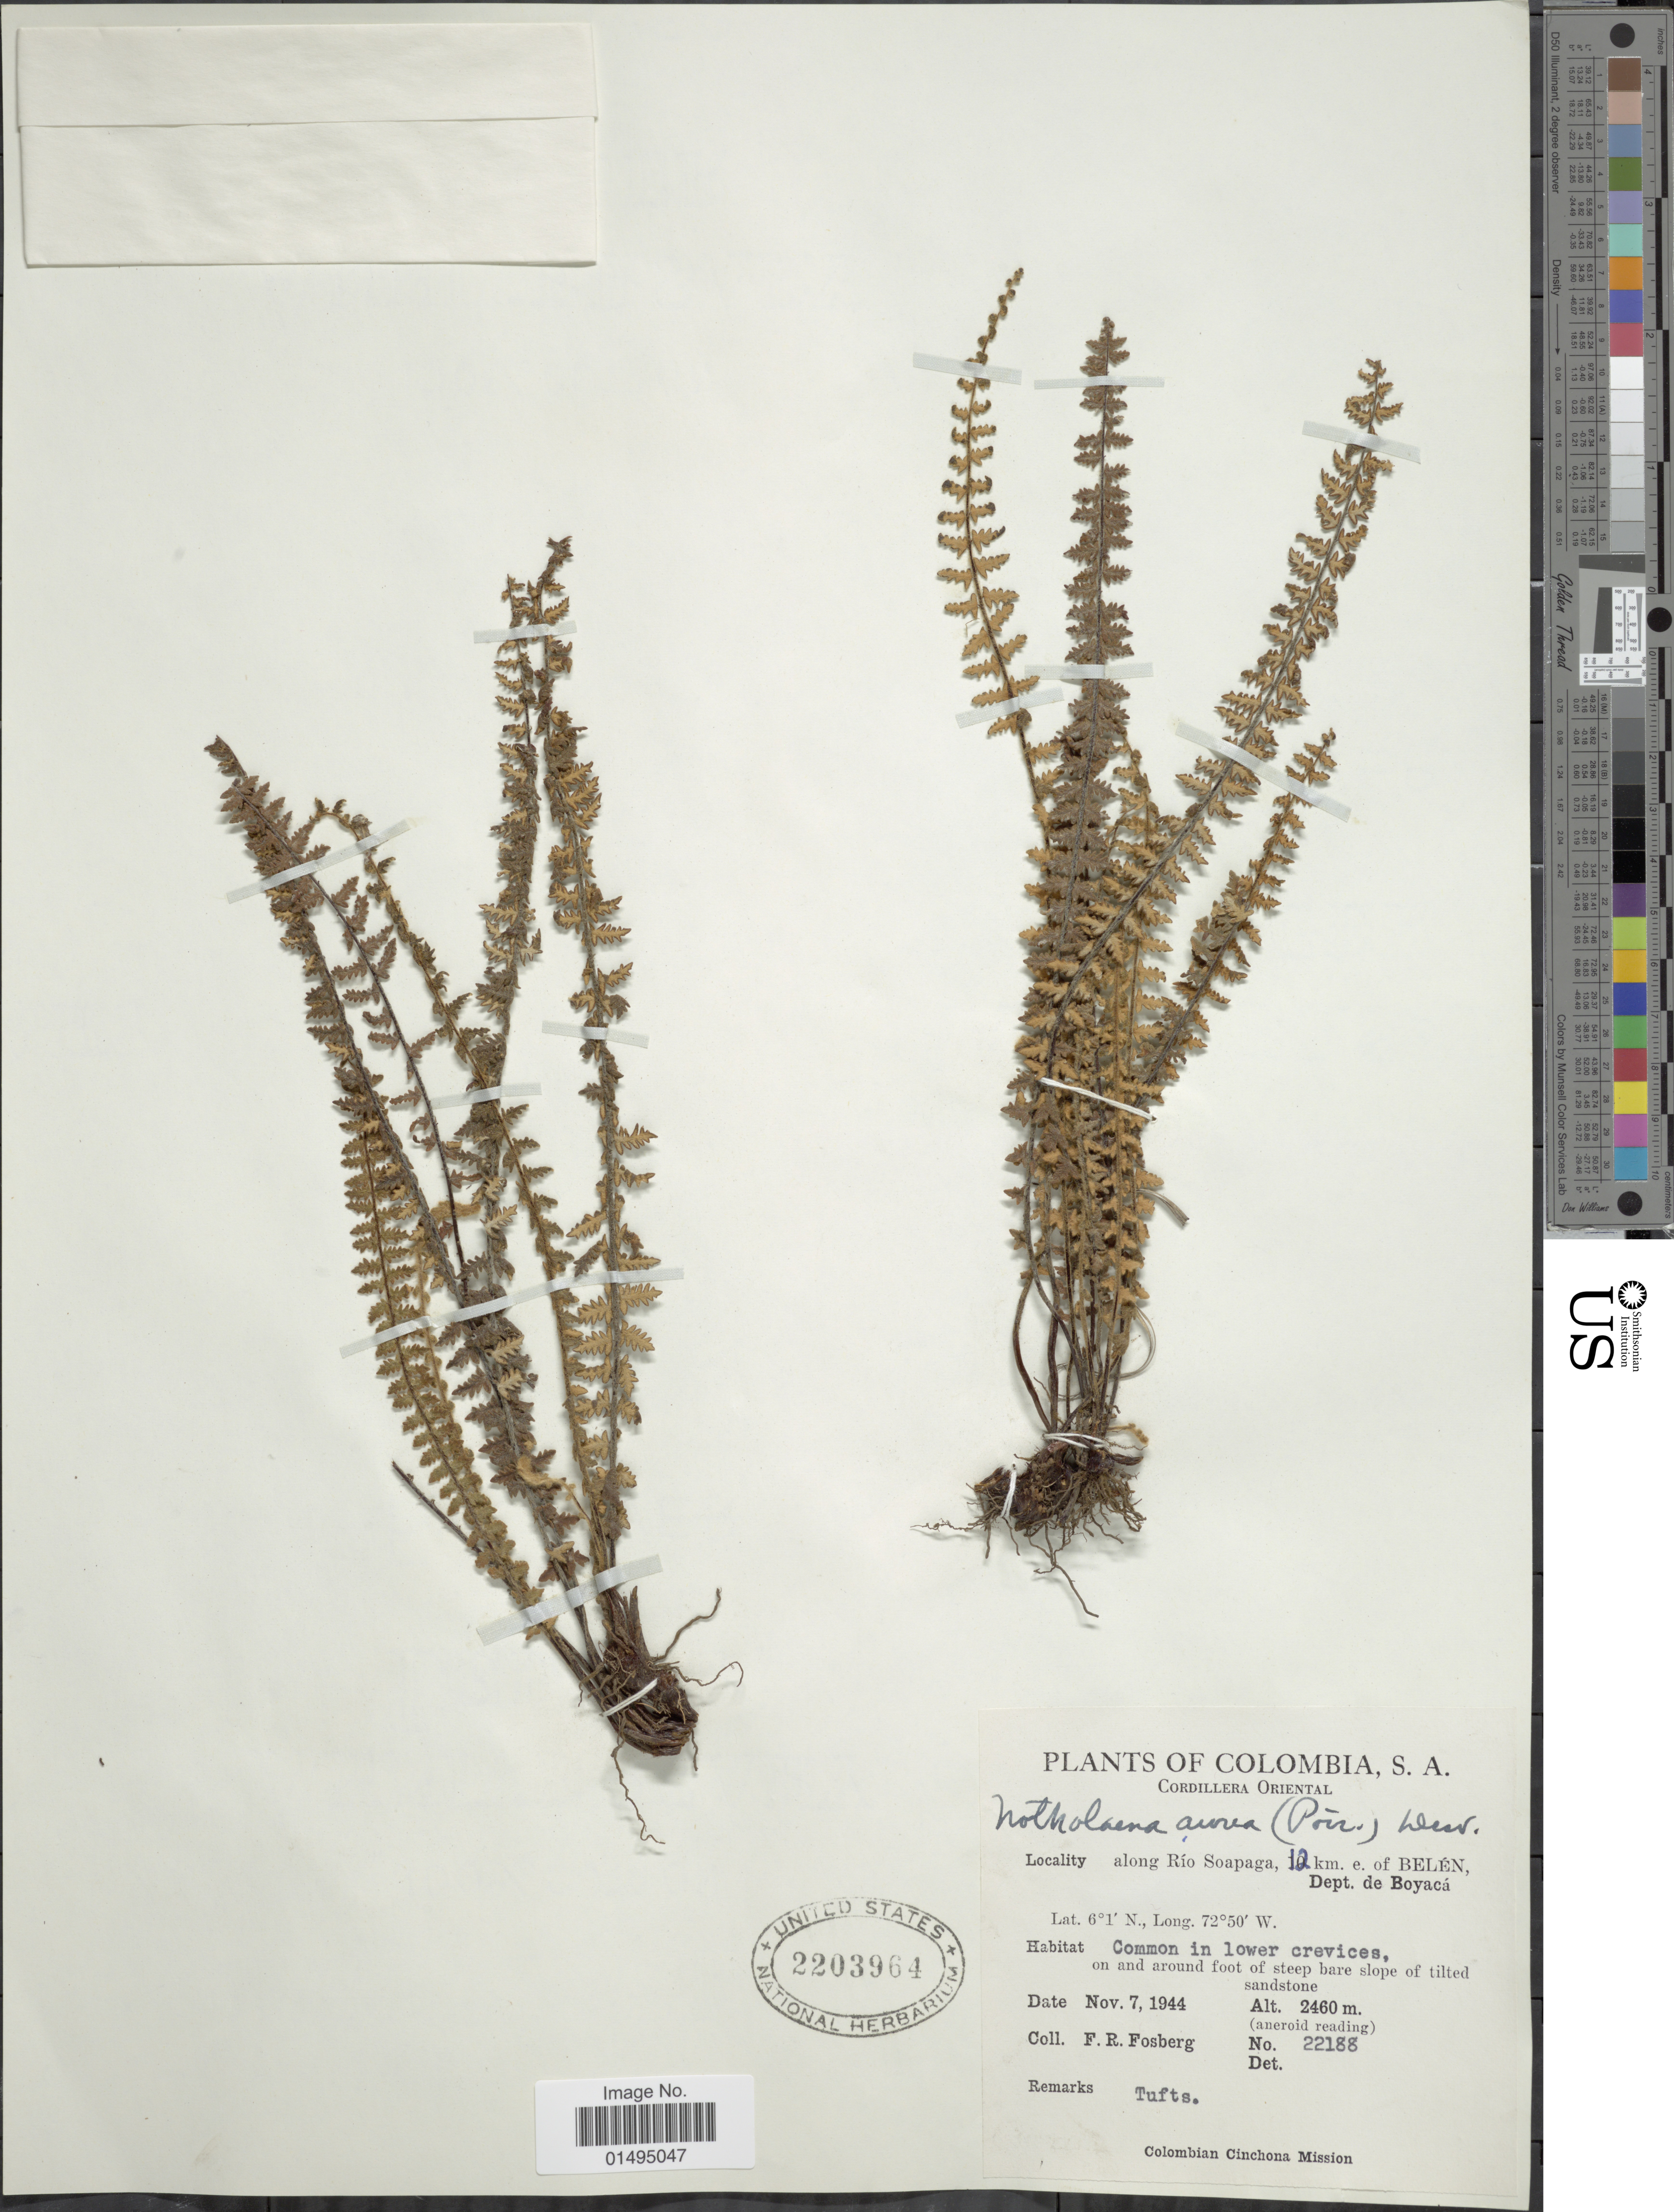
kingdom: Plantae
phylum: Tracheophyta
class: Polypodiopsida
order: Polypodiales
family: Pteridaceae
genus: Myriopteris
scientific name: Myriopteris aurea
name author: (Poir.) Grusz & Windham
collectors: F. R. Fosberg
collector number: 22188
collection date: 1944-11-07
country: Colombia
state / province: Boyacá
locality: Cordillera Oriental, along Rio Soapaga, 12km. e. of Belen, Dept. de Boyaca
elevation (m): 2460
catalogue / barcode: US 2203964